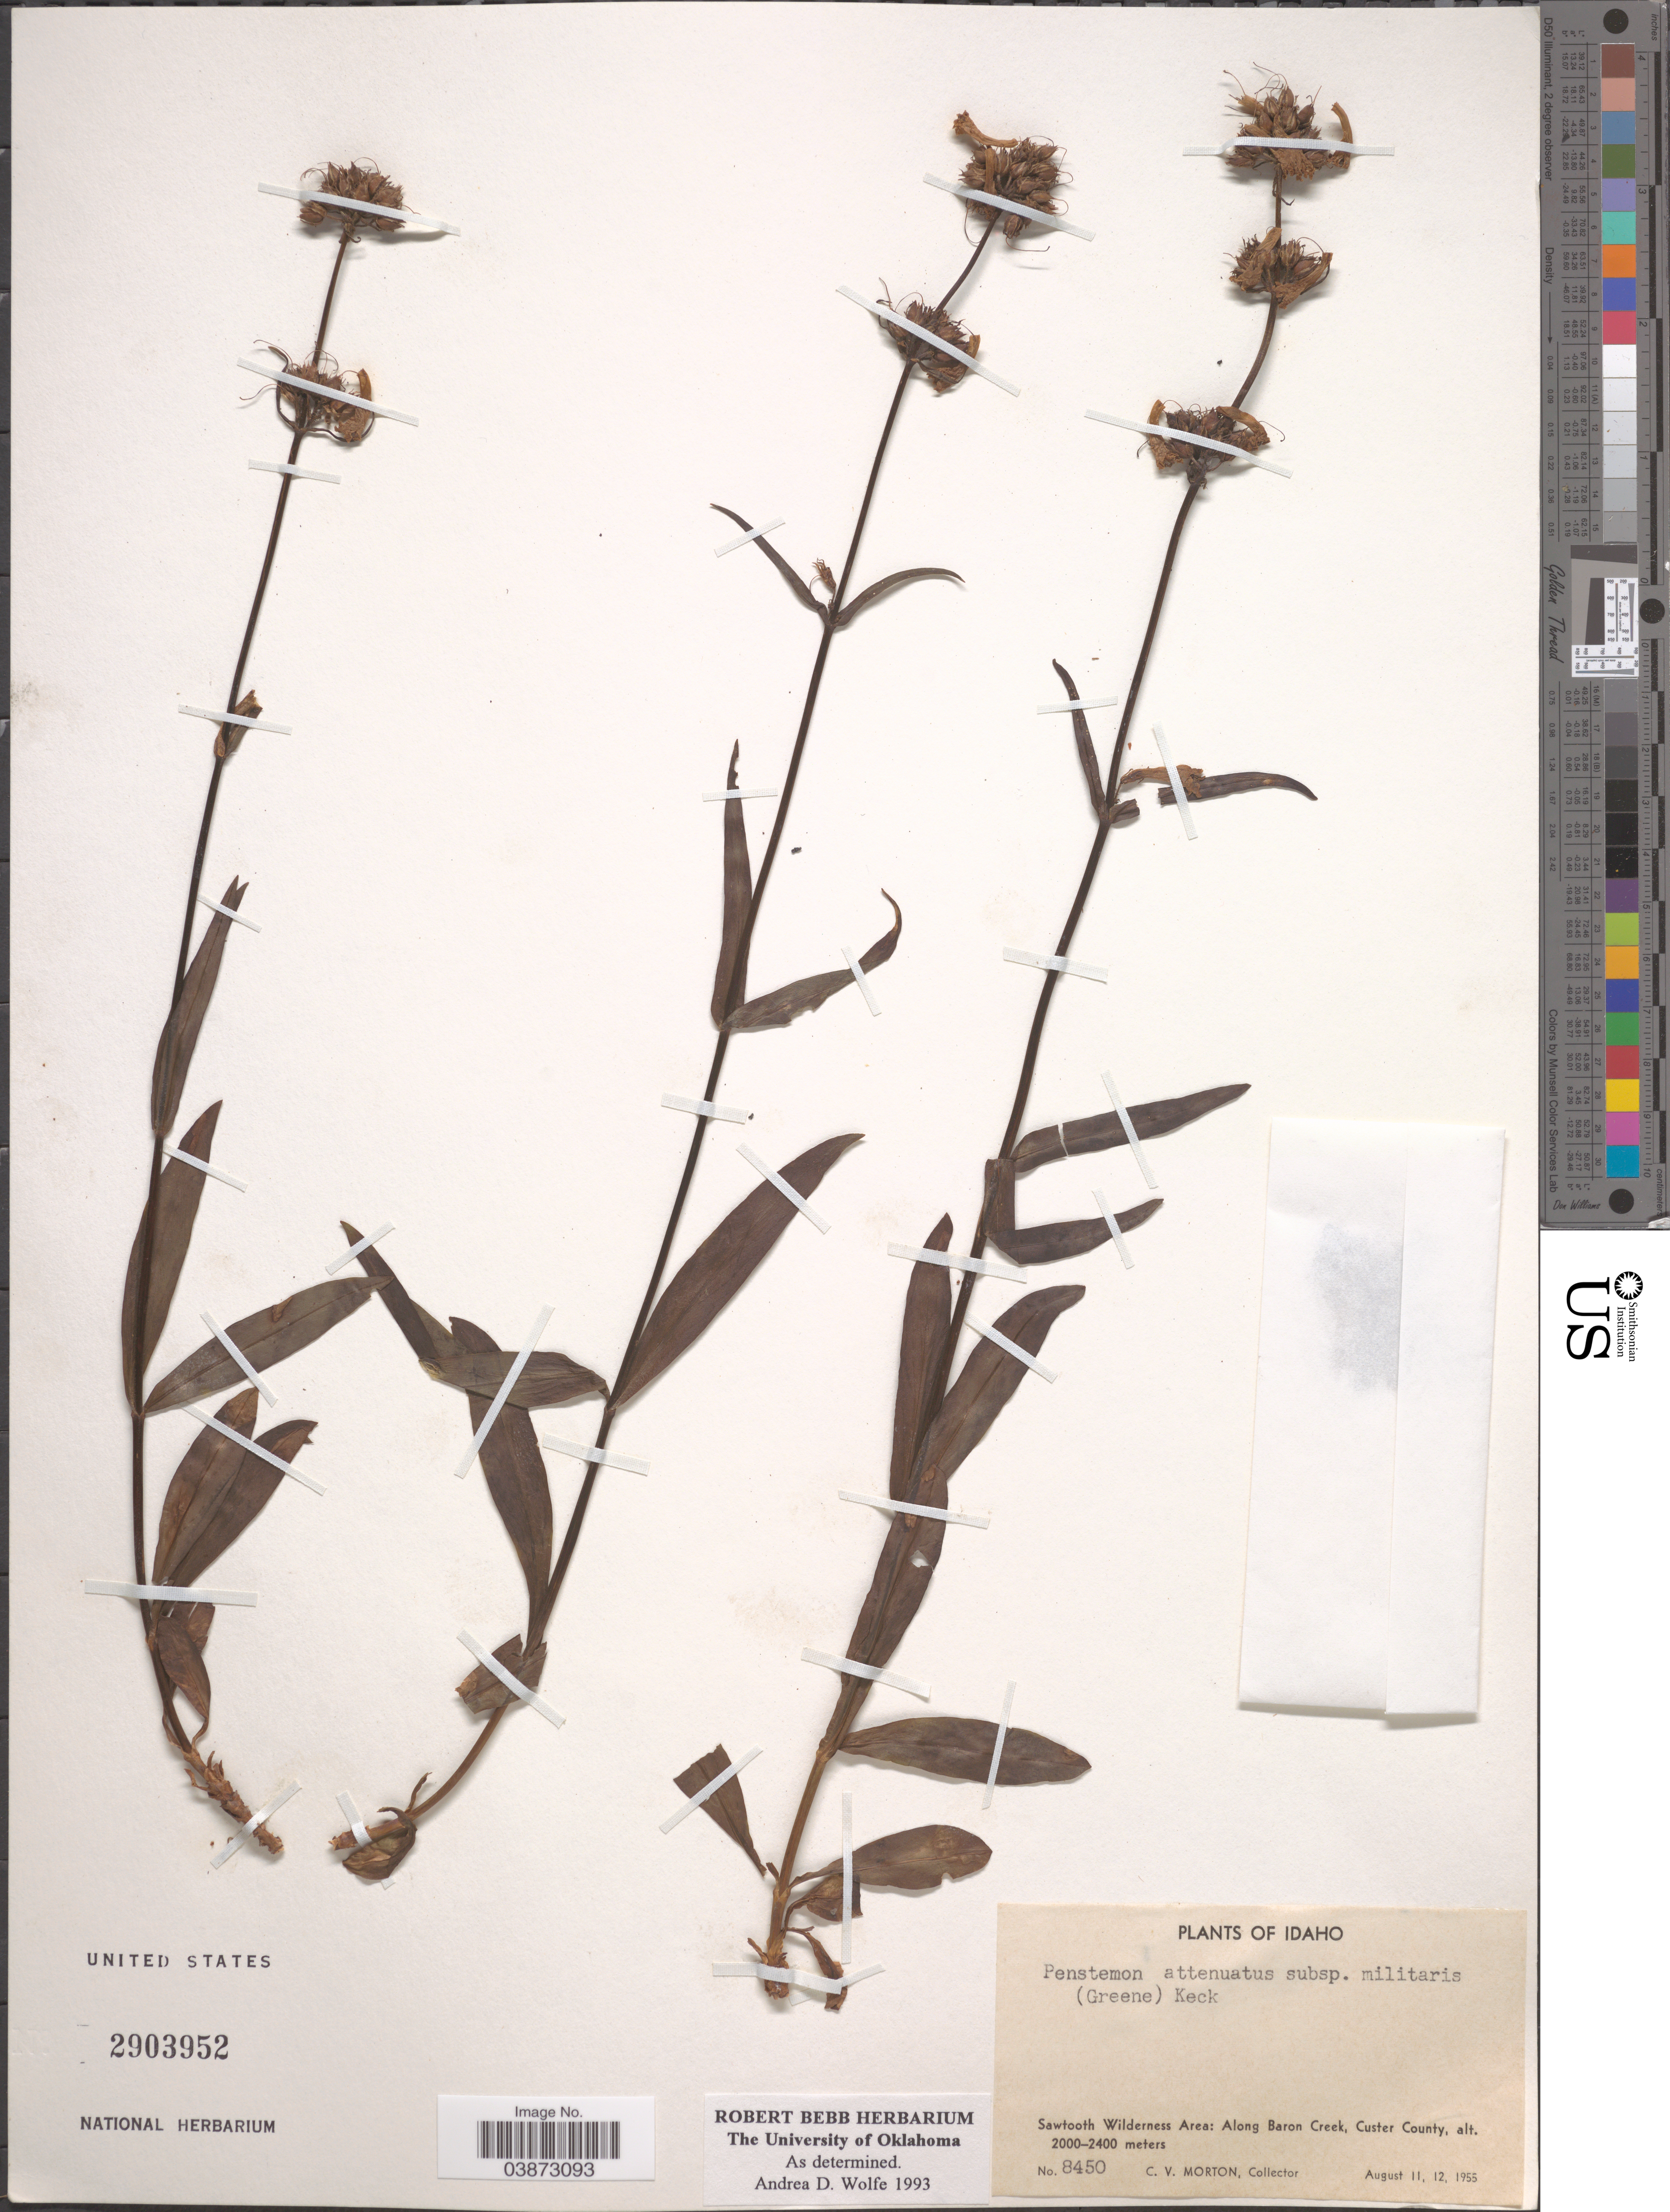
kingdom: Plantae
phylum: Tracheophyta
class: Magnoliopsida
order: Lamiales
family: Plantaginaceae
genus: Penstemon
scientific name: Penstemon attenuatus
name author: Douglas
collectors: C. V. Morton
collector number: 8450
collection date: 1955-08-11/1955-08-12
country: United States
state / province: Idaho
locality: Sawtooth Wilderness Area: Along Baron Creek, Custer County.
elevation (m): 2000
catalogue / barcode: US 2903952